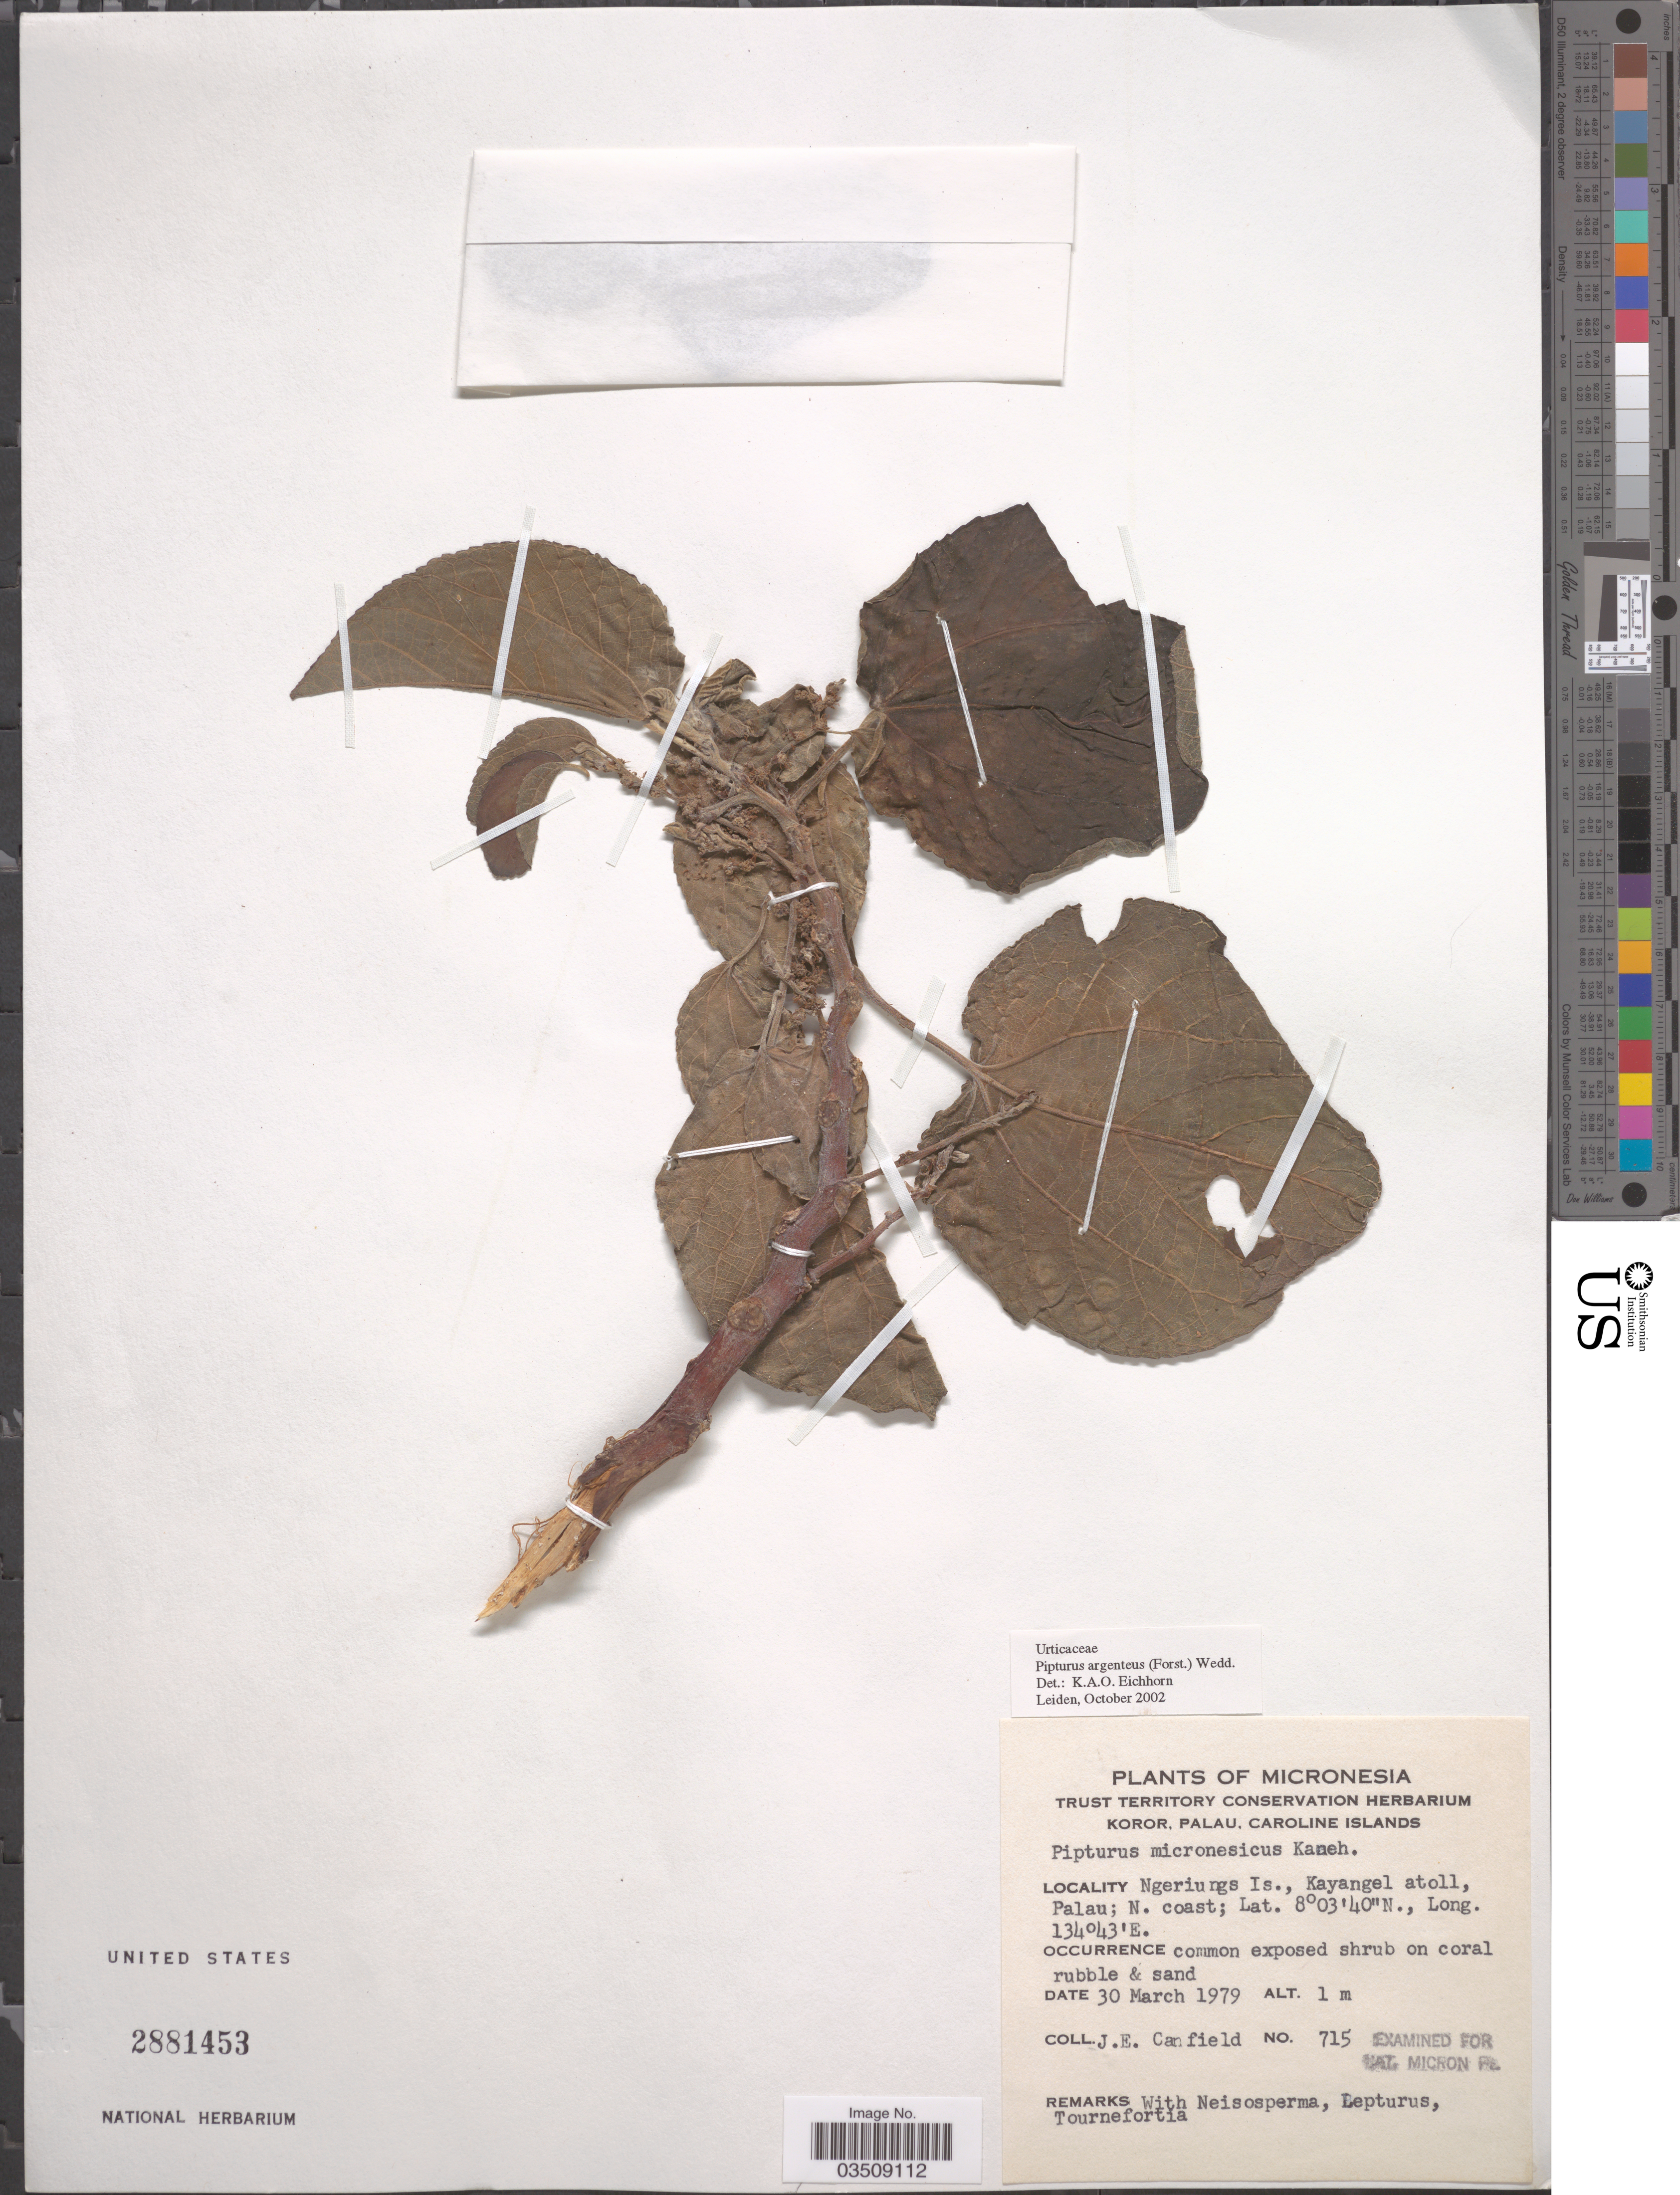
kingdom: Plantae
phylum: Tracheophyta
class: Magnoliopsida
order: Rosales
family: Urticaceae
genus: Pipturus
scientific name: Pipturus argenteus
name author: (G. Forst.) Wedd.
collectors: J. E. Canfield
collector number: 715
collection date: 1979-03-30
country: Palau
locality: Ngeriungs Is., Kayangel atoll, Palau; N. coast.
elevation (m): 1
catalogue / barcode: US 2881453